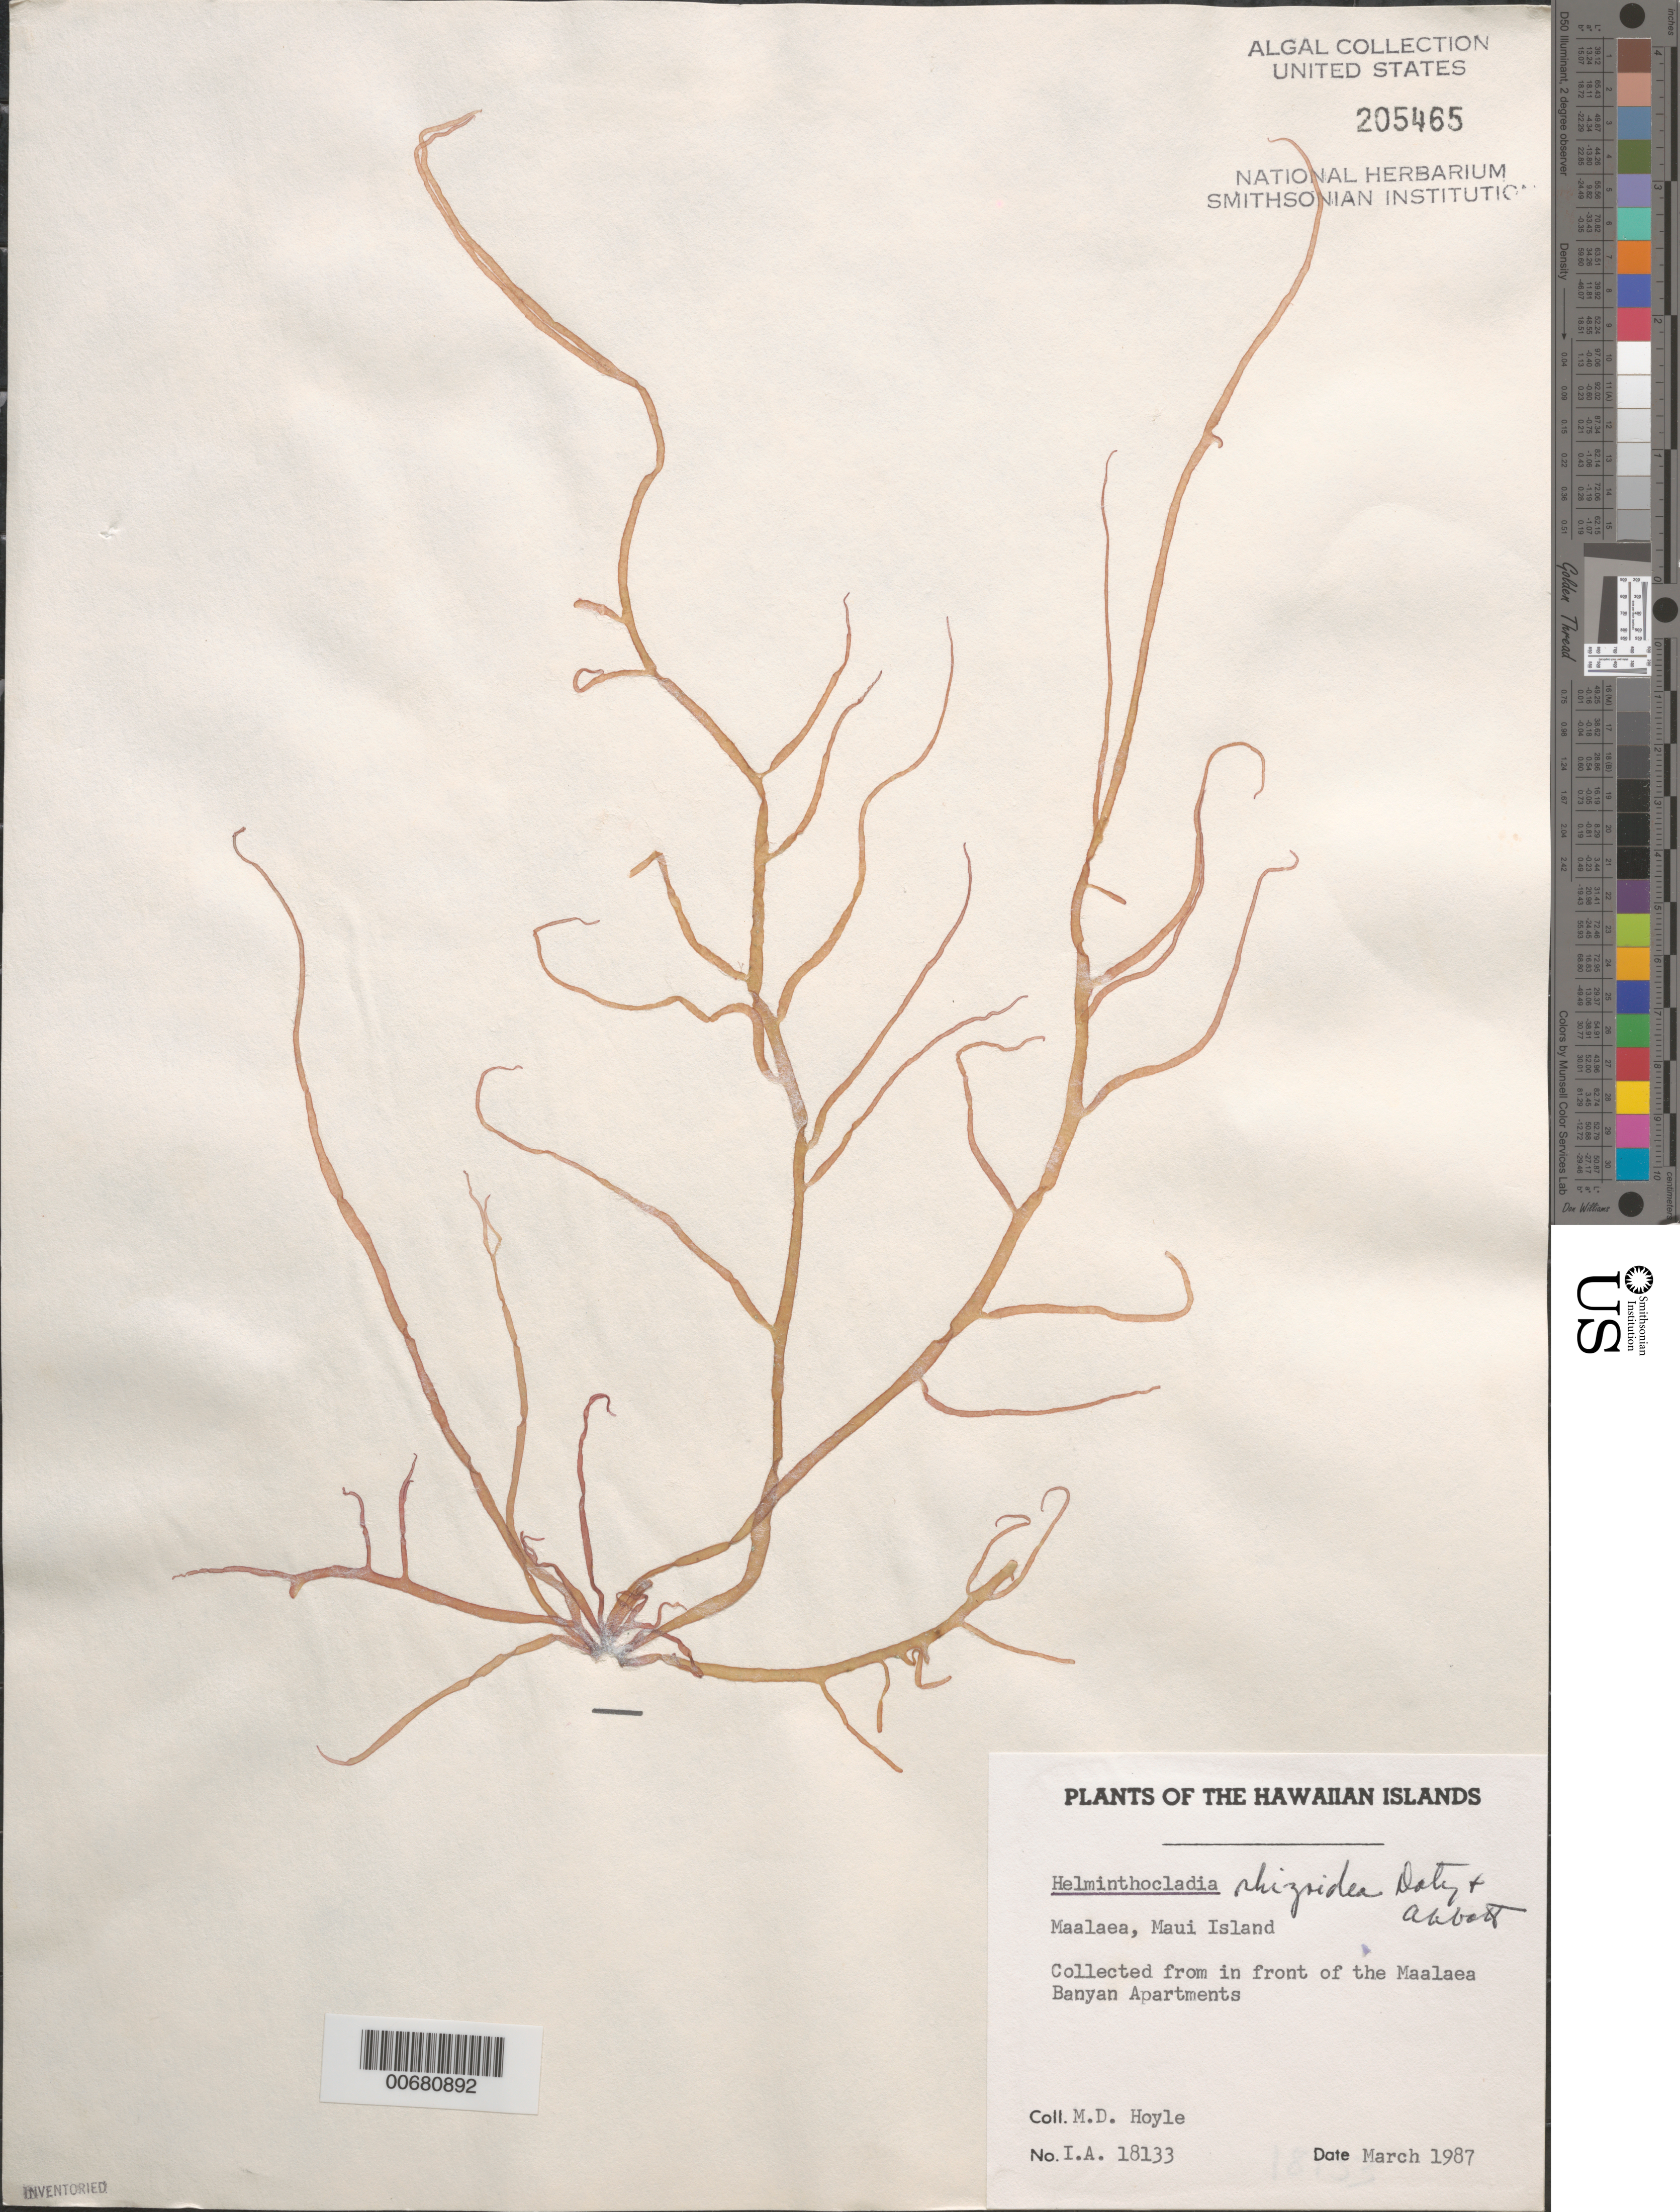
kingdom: Plantae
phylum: Rhodophyta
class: Florideophyceae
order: Nemaliales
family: Liagoraceae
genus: Helminthocladia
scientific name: Helminthocladia rhizoidea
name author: Doty & I.A. Abbott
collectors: M. Hoyle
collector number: IAA 18133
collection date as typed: Mar 1987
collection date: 1987-03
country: United States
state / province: Hawaii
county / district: Maui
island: Maui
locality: Maalaea, in front of Maalaea Banyan Apartments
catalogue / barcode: US 205465